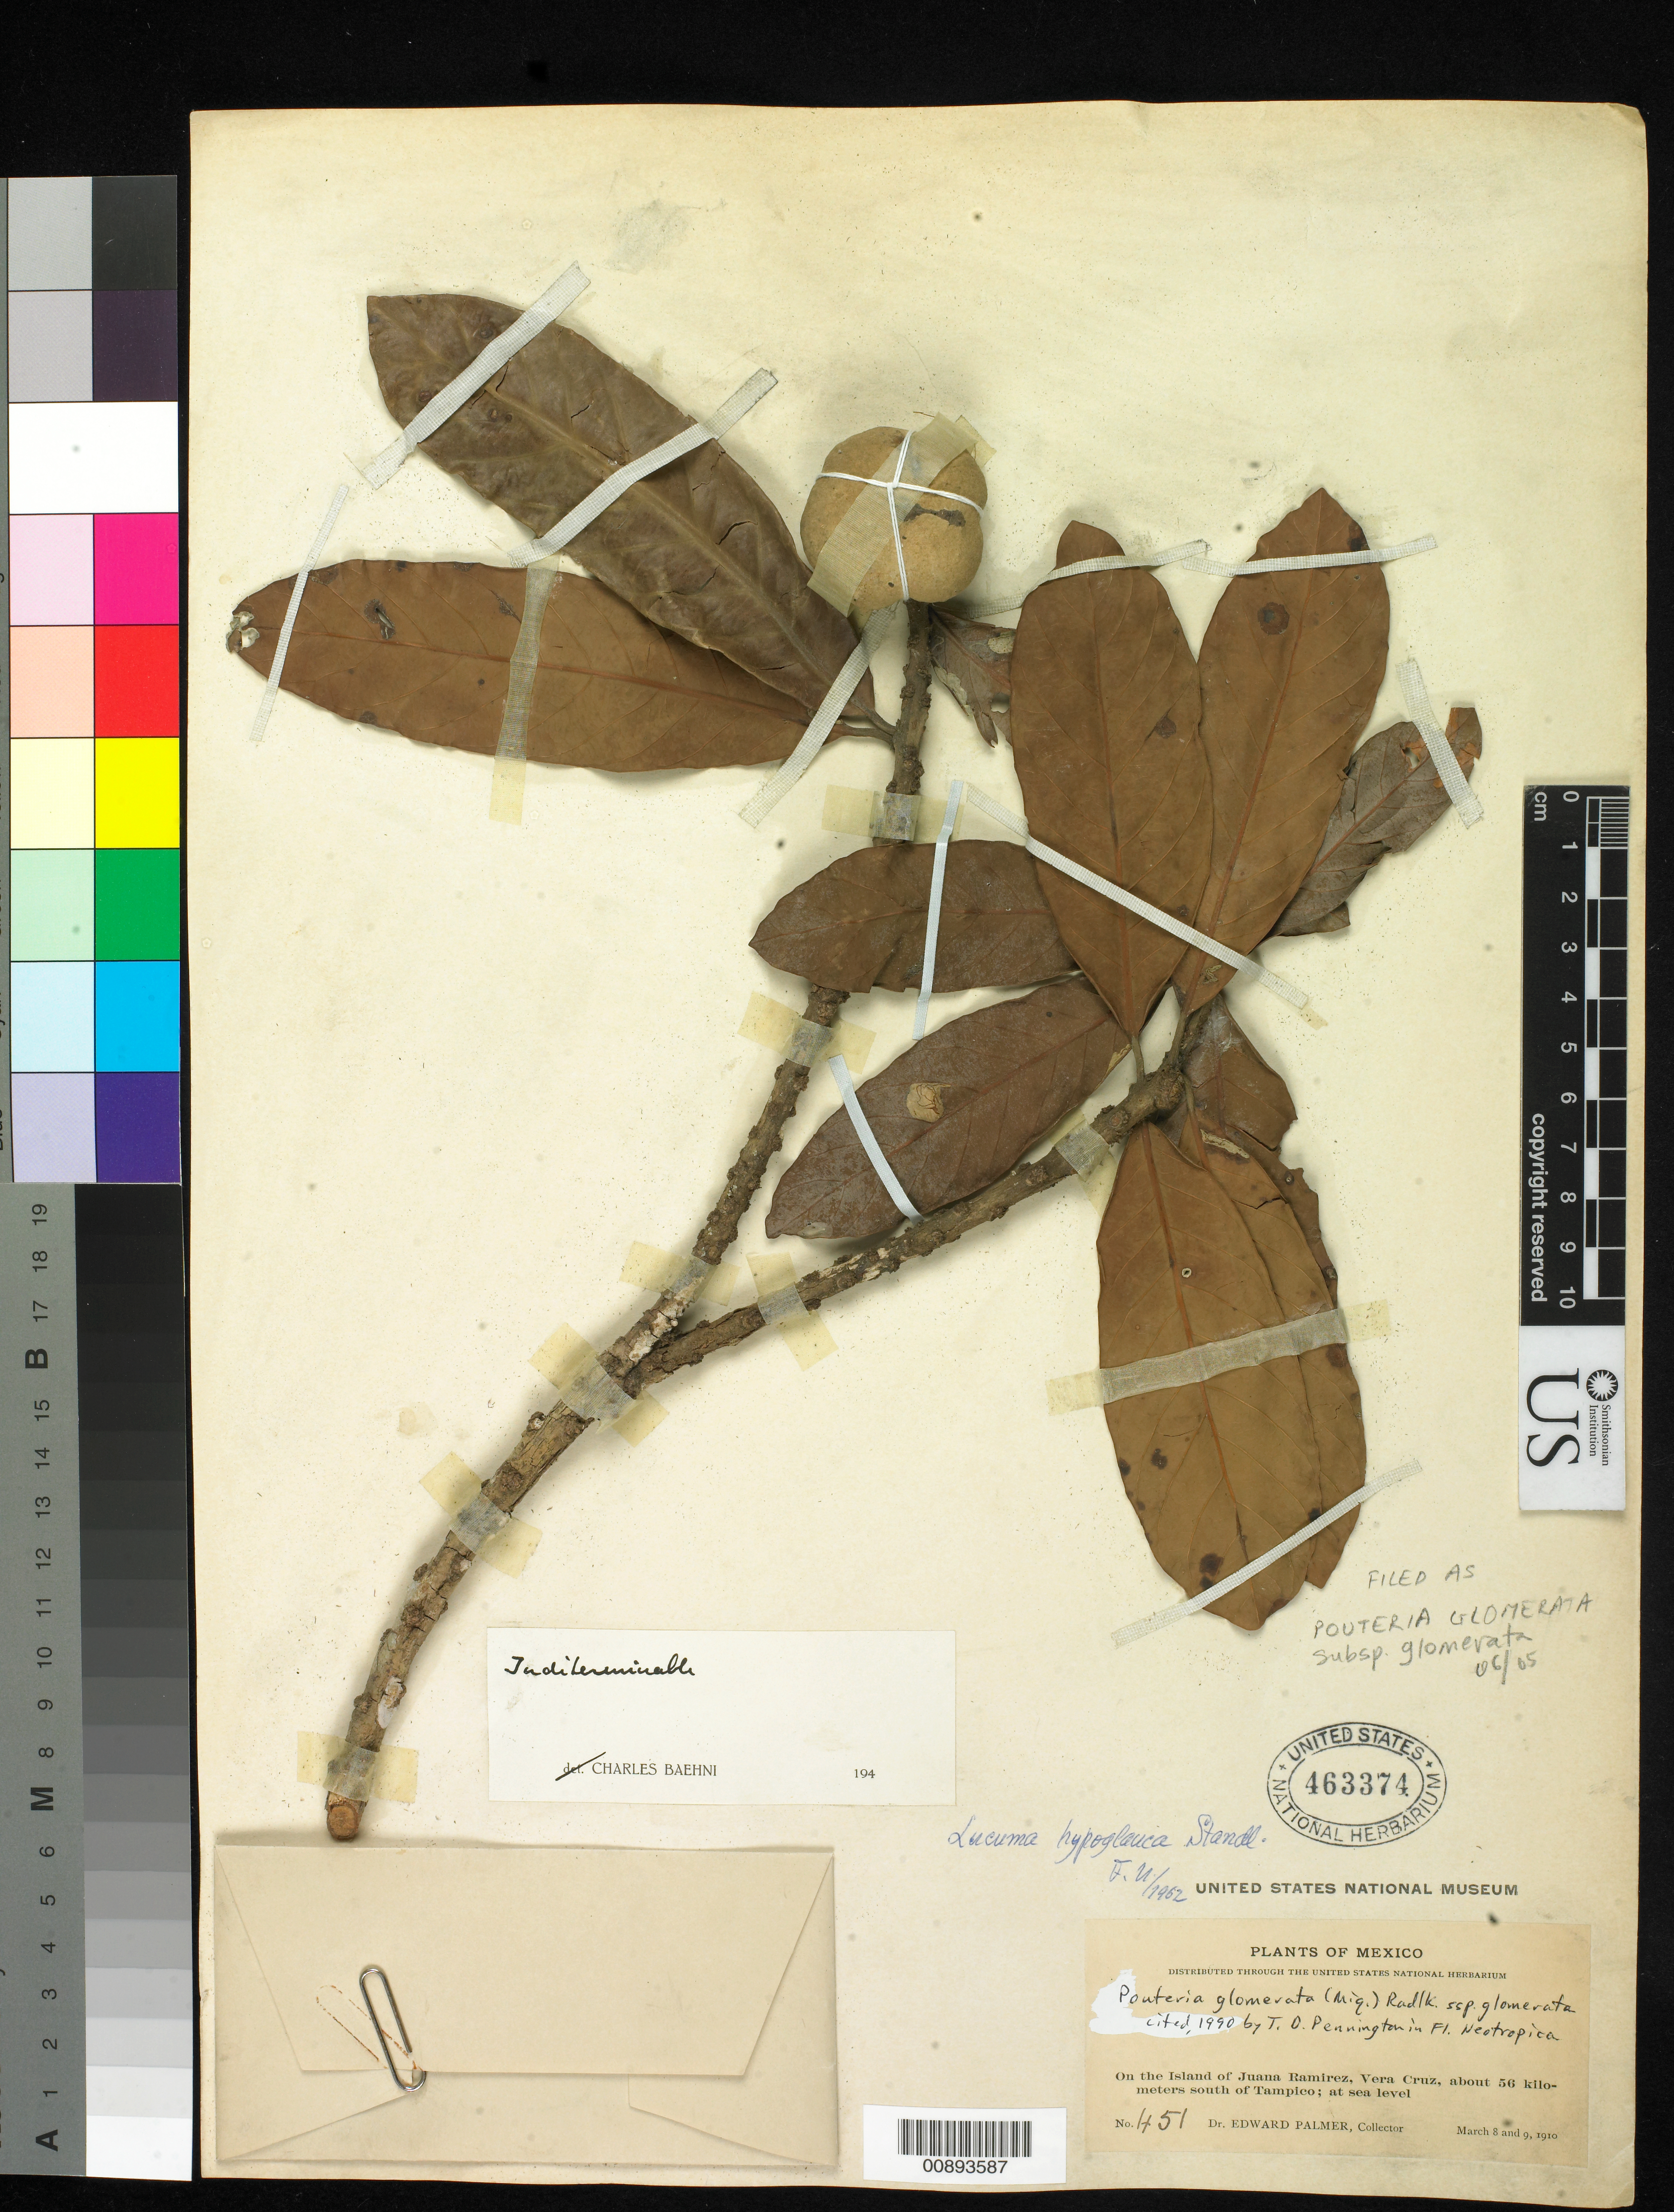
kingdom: Plantae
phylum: Tracheophyta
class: Magnoliopsida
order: Ericales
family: Sapotaceae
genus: Pouteria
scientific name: Pouteria glomerata subsp. glomerata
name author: (Miq.) Radlk.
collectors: E. Palmer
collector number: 451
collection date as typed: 08 Mar 1910 to 09 Mar 1910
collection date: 1910-03-08/1910-03-09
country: Mexico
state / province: Veracruz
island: Juana Ramírez I.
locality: On the Island of Juana Ramírez, Veracruz, about 56 kilometers south of Tampico.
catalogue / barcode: US 463374